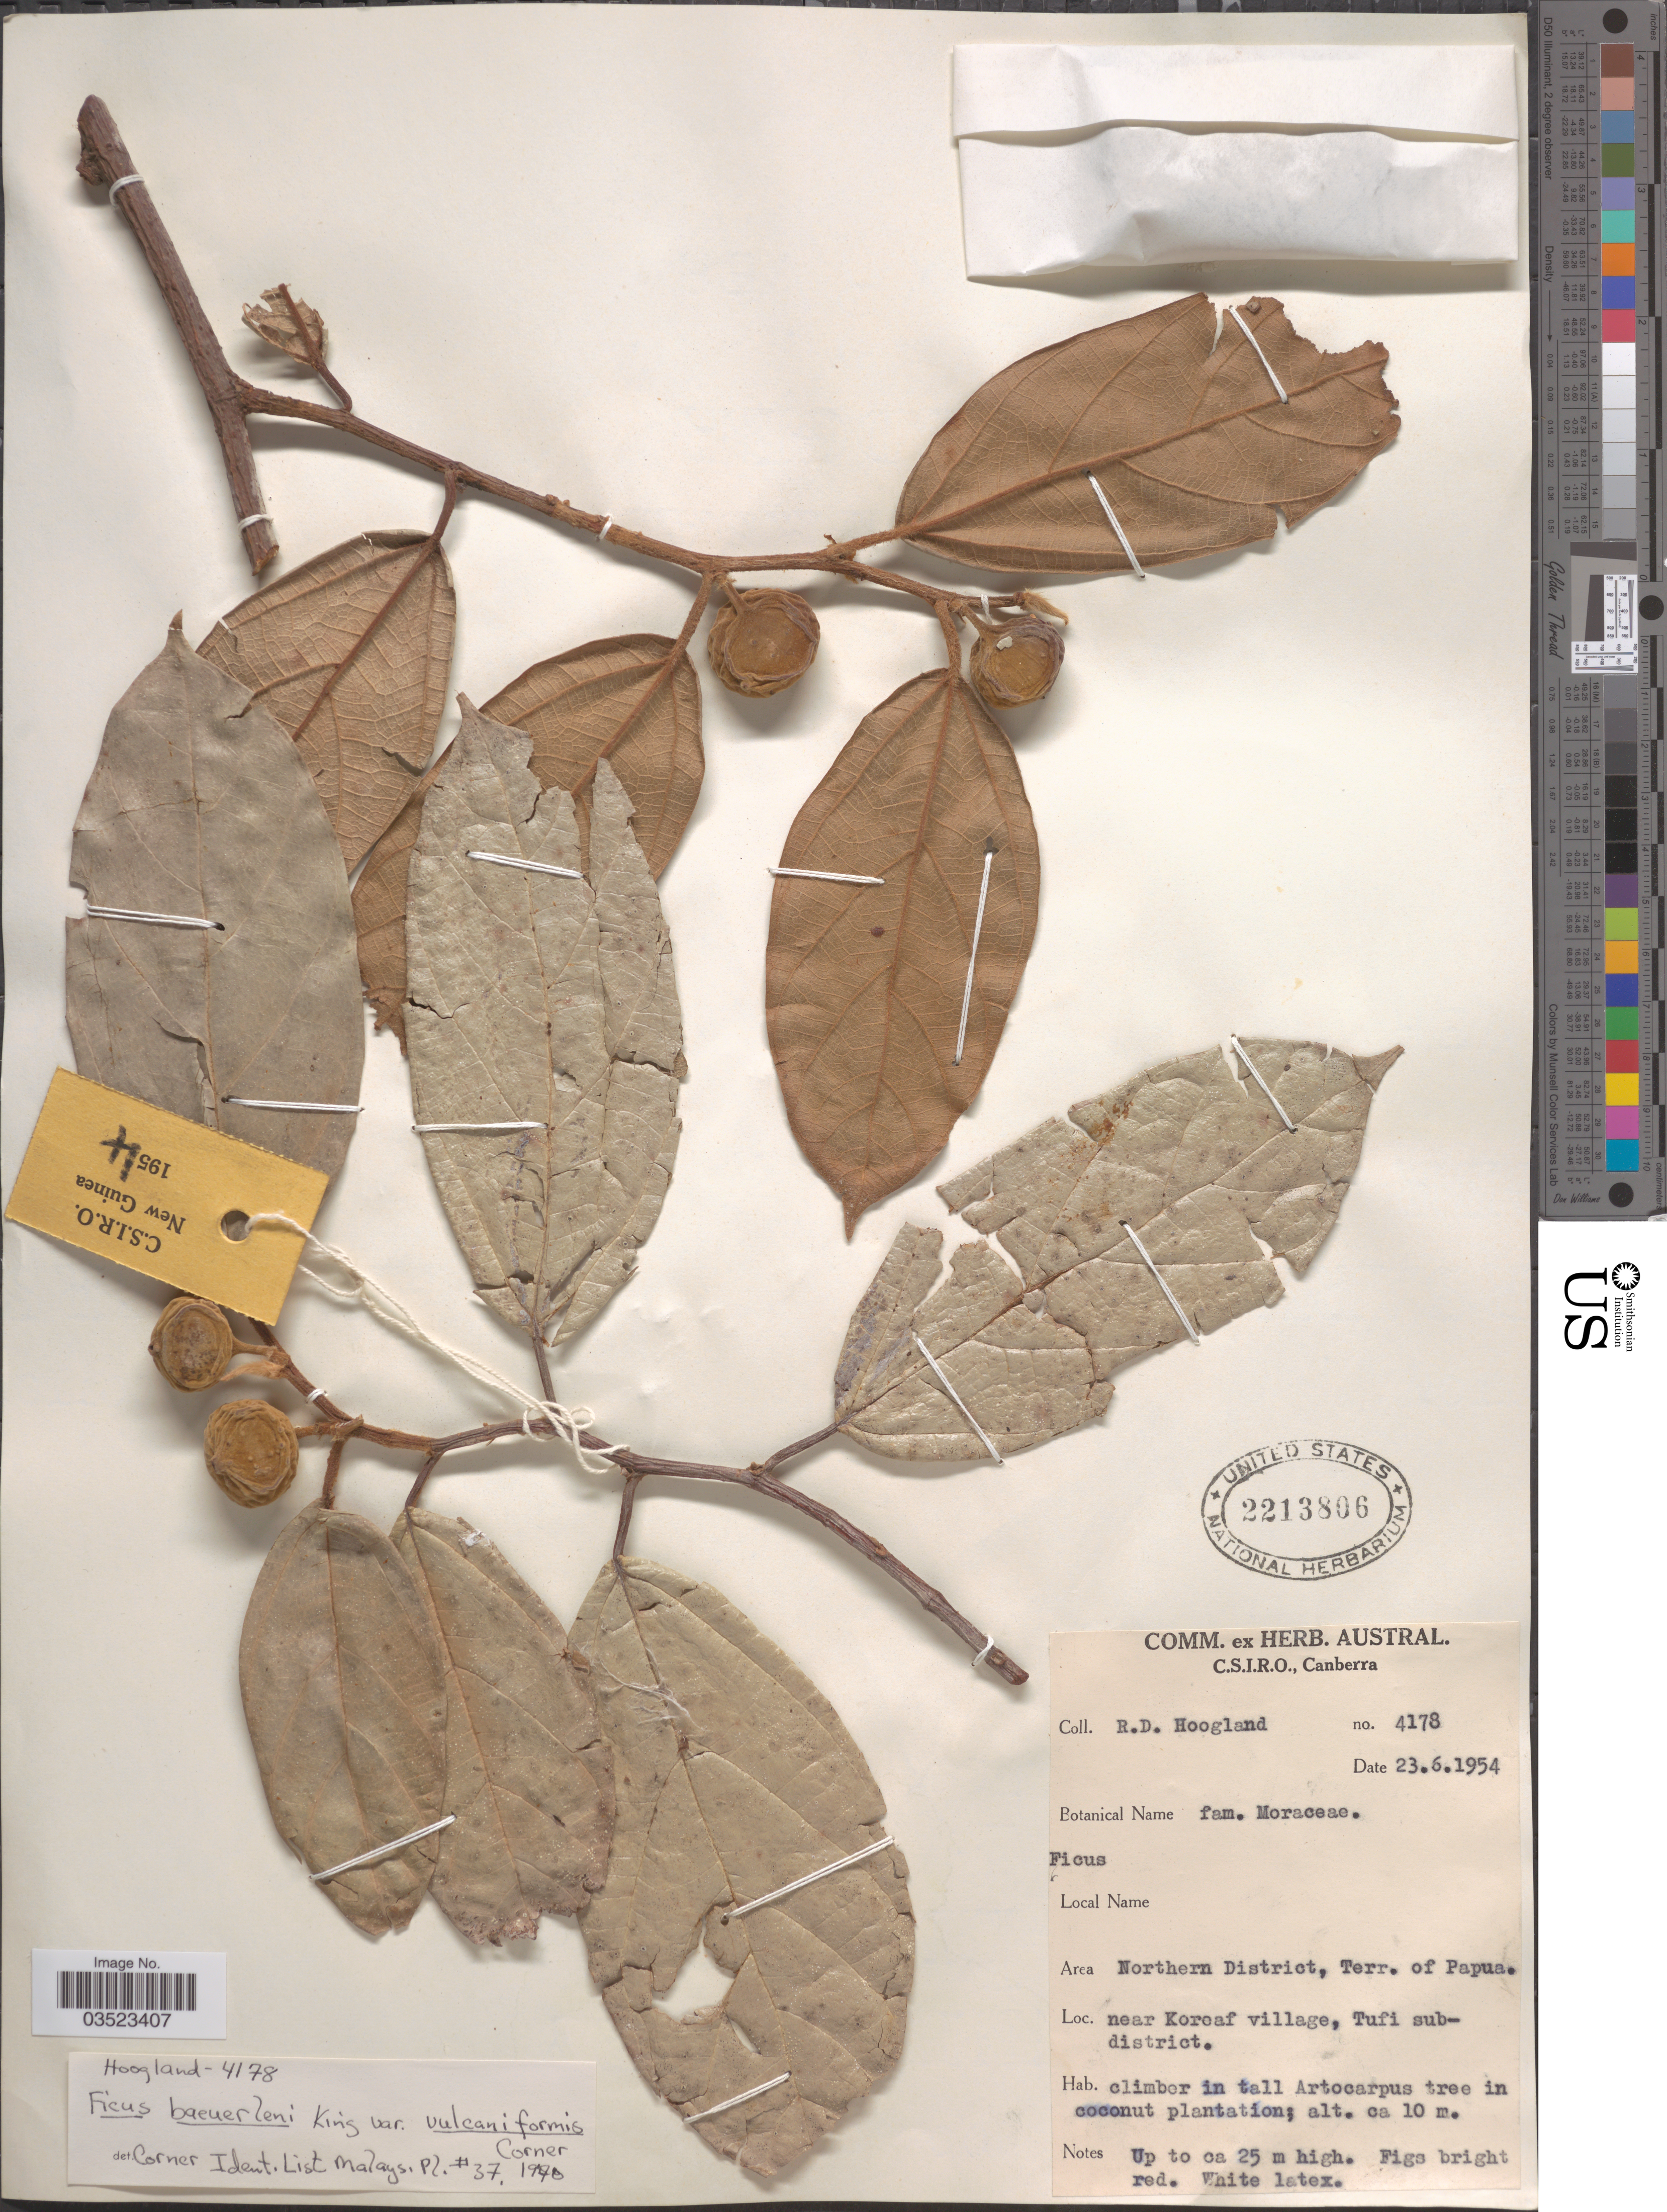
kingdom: Plantae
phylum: Tracheophyta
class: Magnoliopsida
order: Rosales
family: Moraceae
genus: Ficus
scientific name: Ficus baeuerlenii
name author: King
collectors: R. D. Hoogland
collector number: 4178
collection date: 1954-06-23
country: Papua New Guinea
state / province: Northern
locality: Northern District, Terr. of Papua. Near Koreaf village, Tufi sub-district.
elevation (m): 10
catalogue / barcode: US 2213806